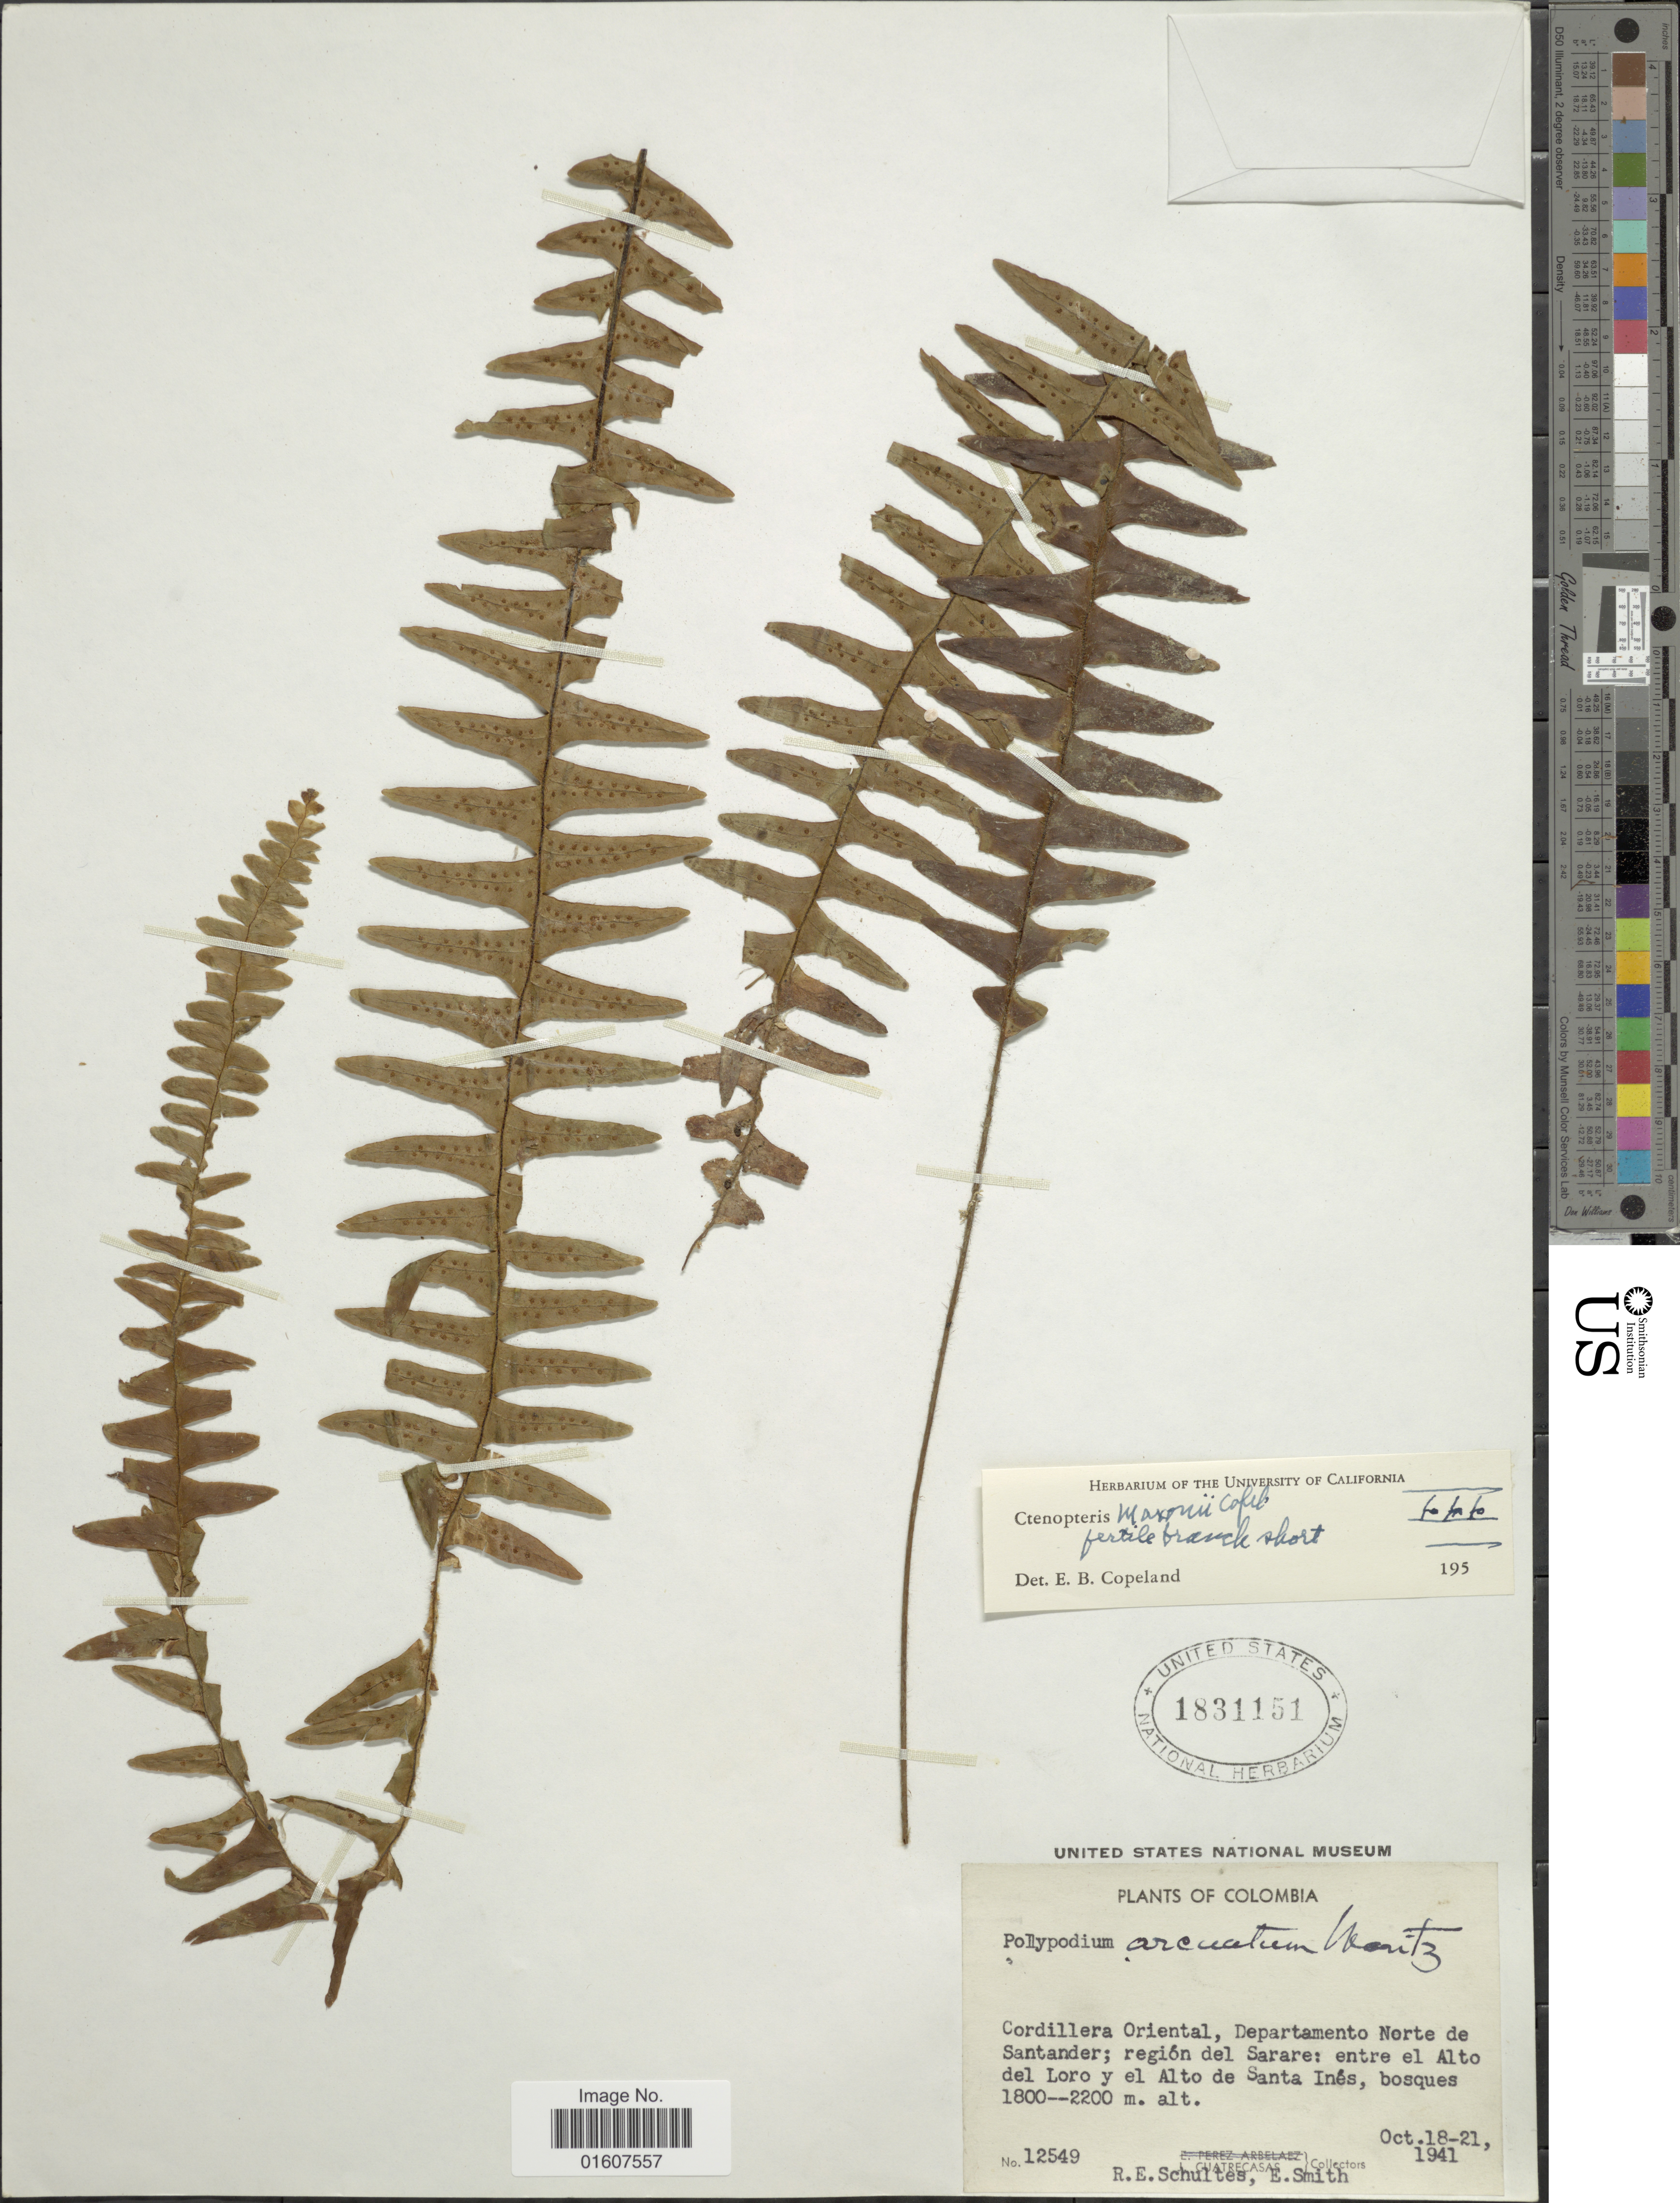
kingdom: Plantae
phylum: Tracheophyta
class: Polypodiopsida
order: Polypodiales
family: Polypodiaceae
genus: Terpsichore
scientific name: Terpsichore chrysleri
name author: (Copel.) A.R. Sm.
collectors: R. E. Schultes & C. E. Smith Jr.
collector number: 12549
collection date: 1941-10-18/1941-10-21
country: Colombia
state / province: Norte de Santander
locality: Cordillera Oriental, Departamento Norte de Santander; región del Sarare: entre el Alto del Loro y el Alto de Santa Inés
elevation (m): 1800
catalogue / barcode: US 1831151